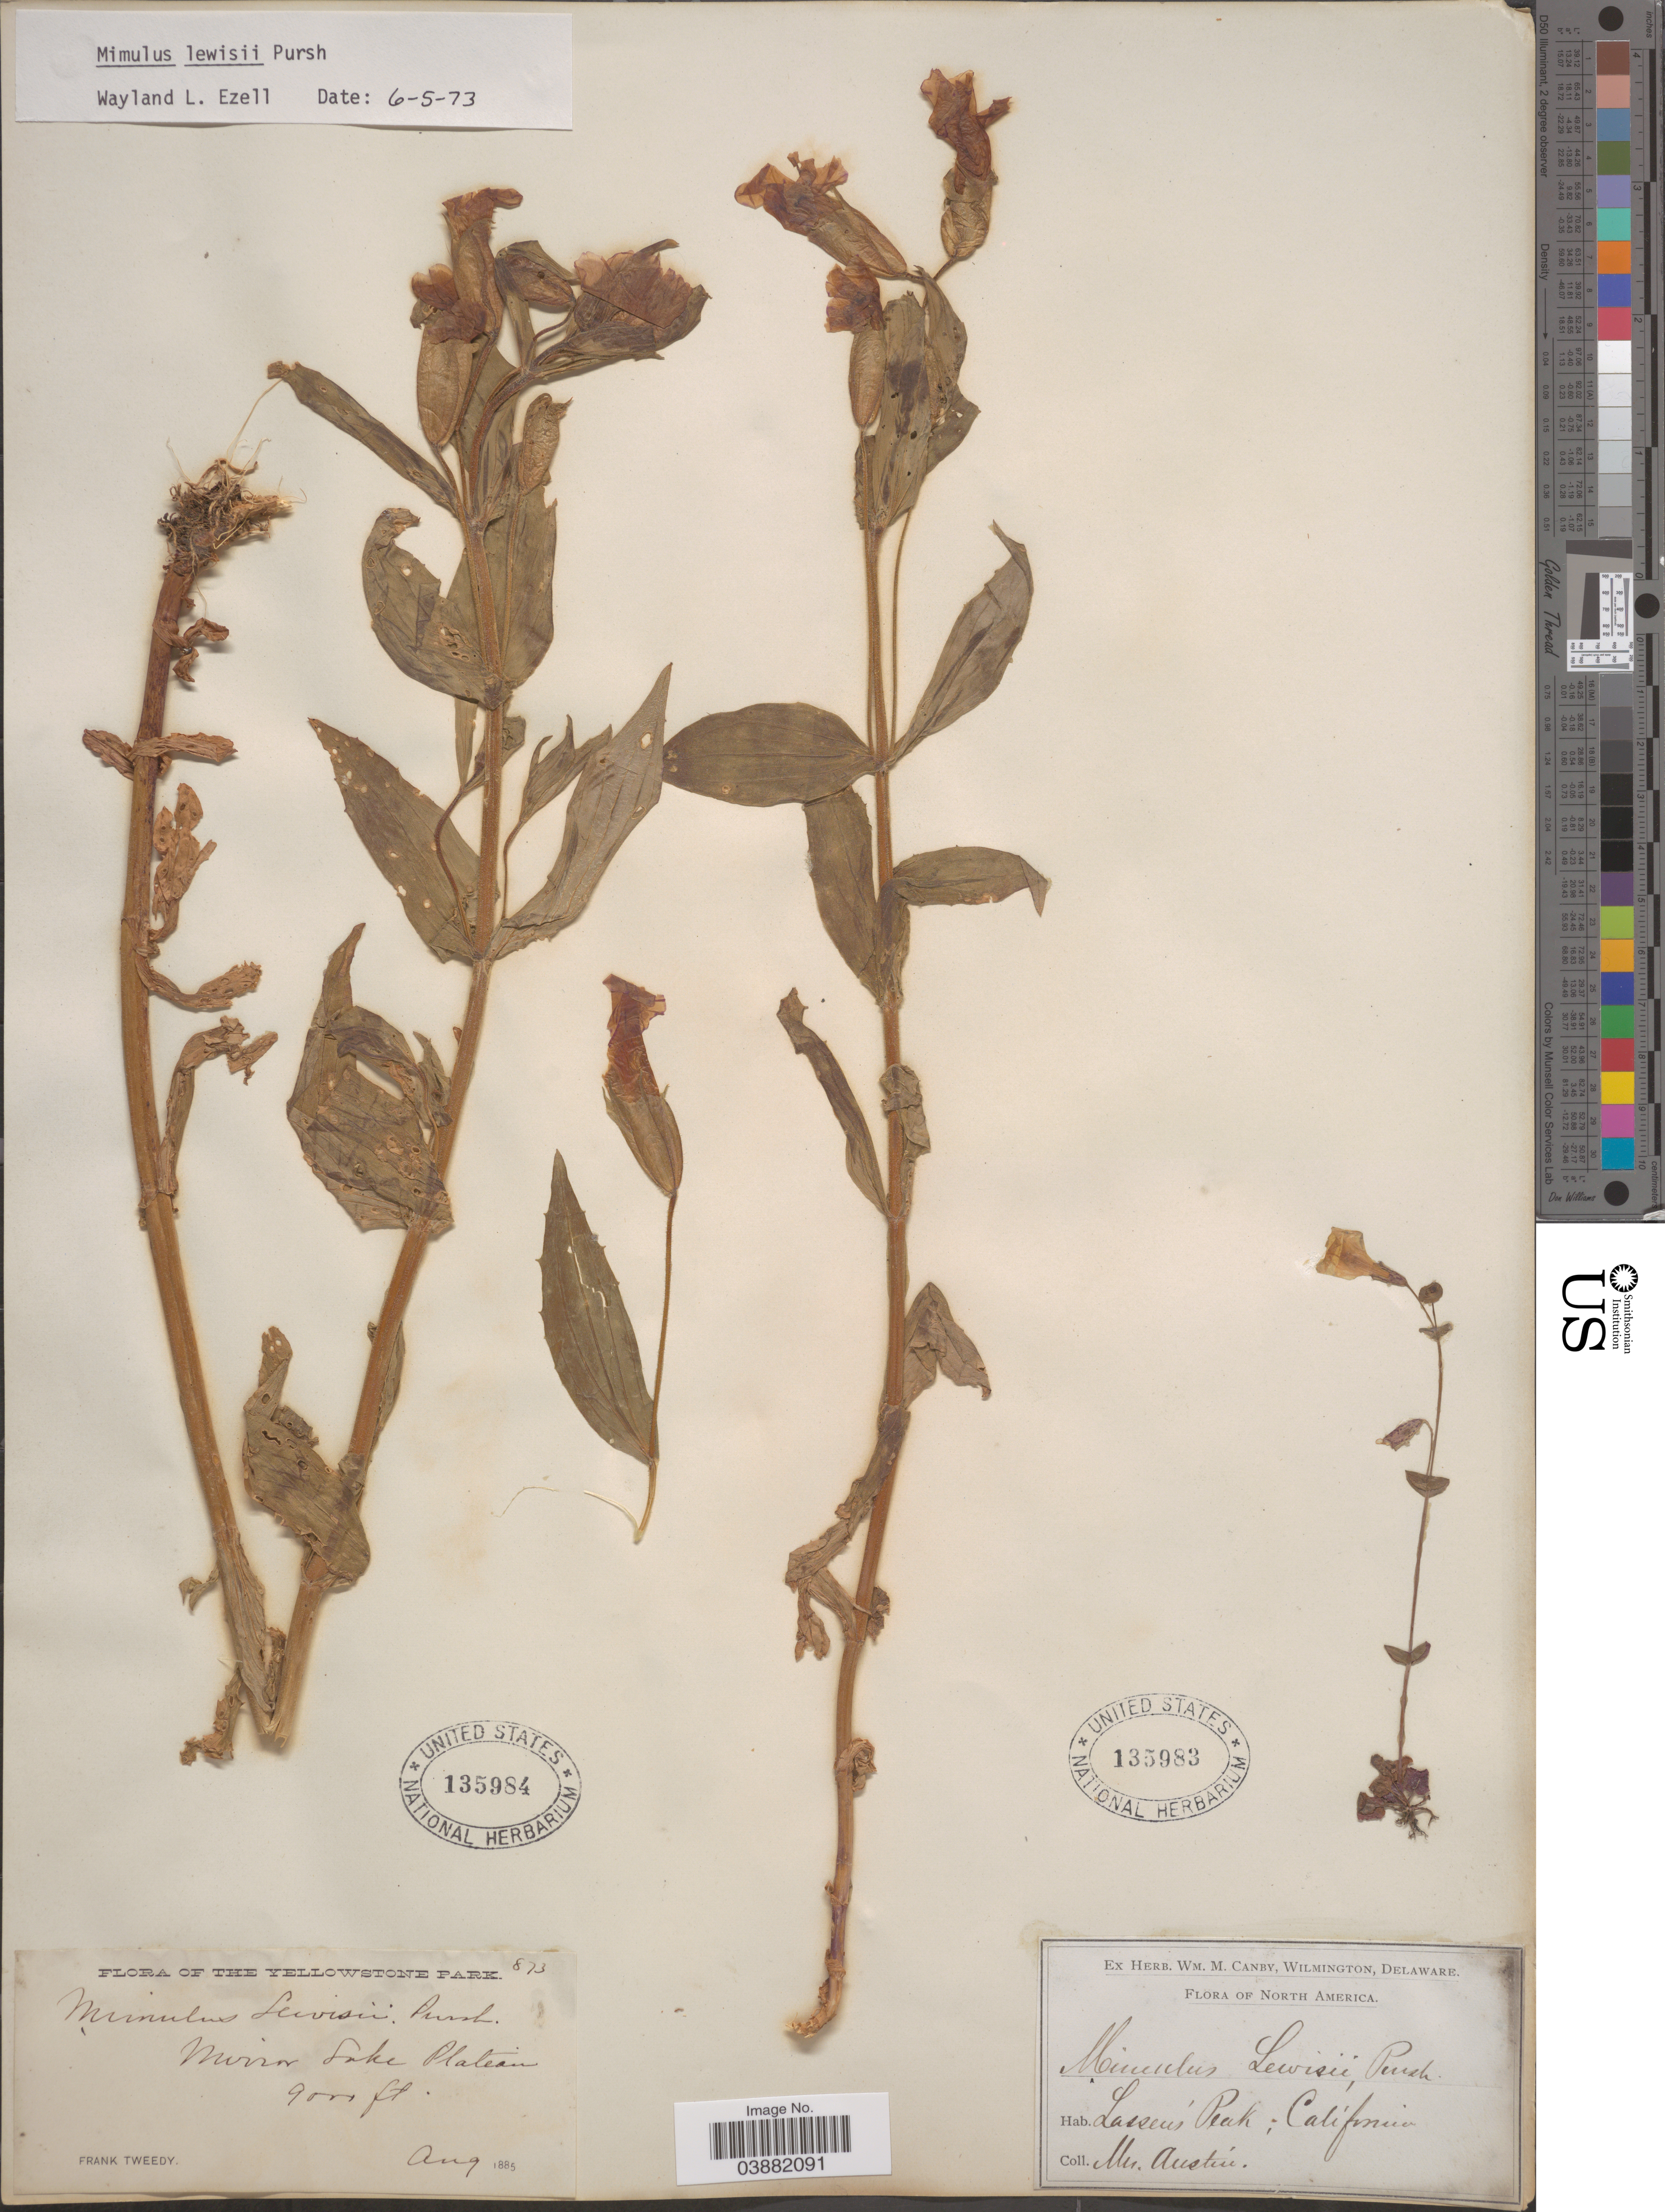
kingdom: Plantae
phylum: Tracheophyta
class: Magnoliopsida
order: Lamiales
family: Phrymaceae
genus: Mimulus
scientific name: Mimulus lewisii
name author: Pursh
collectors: F. Tweedy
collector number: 873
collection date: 1885-08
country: United States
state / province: Wyoming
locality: The Yellowstone Park. Mirror Lake Plateau.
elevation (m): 2743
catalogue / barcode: US 135984